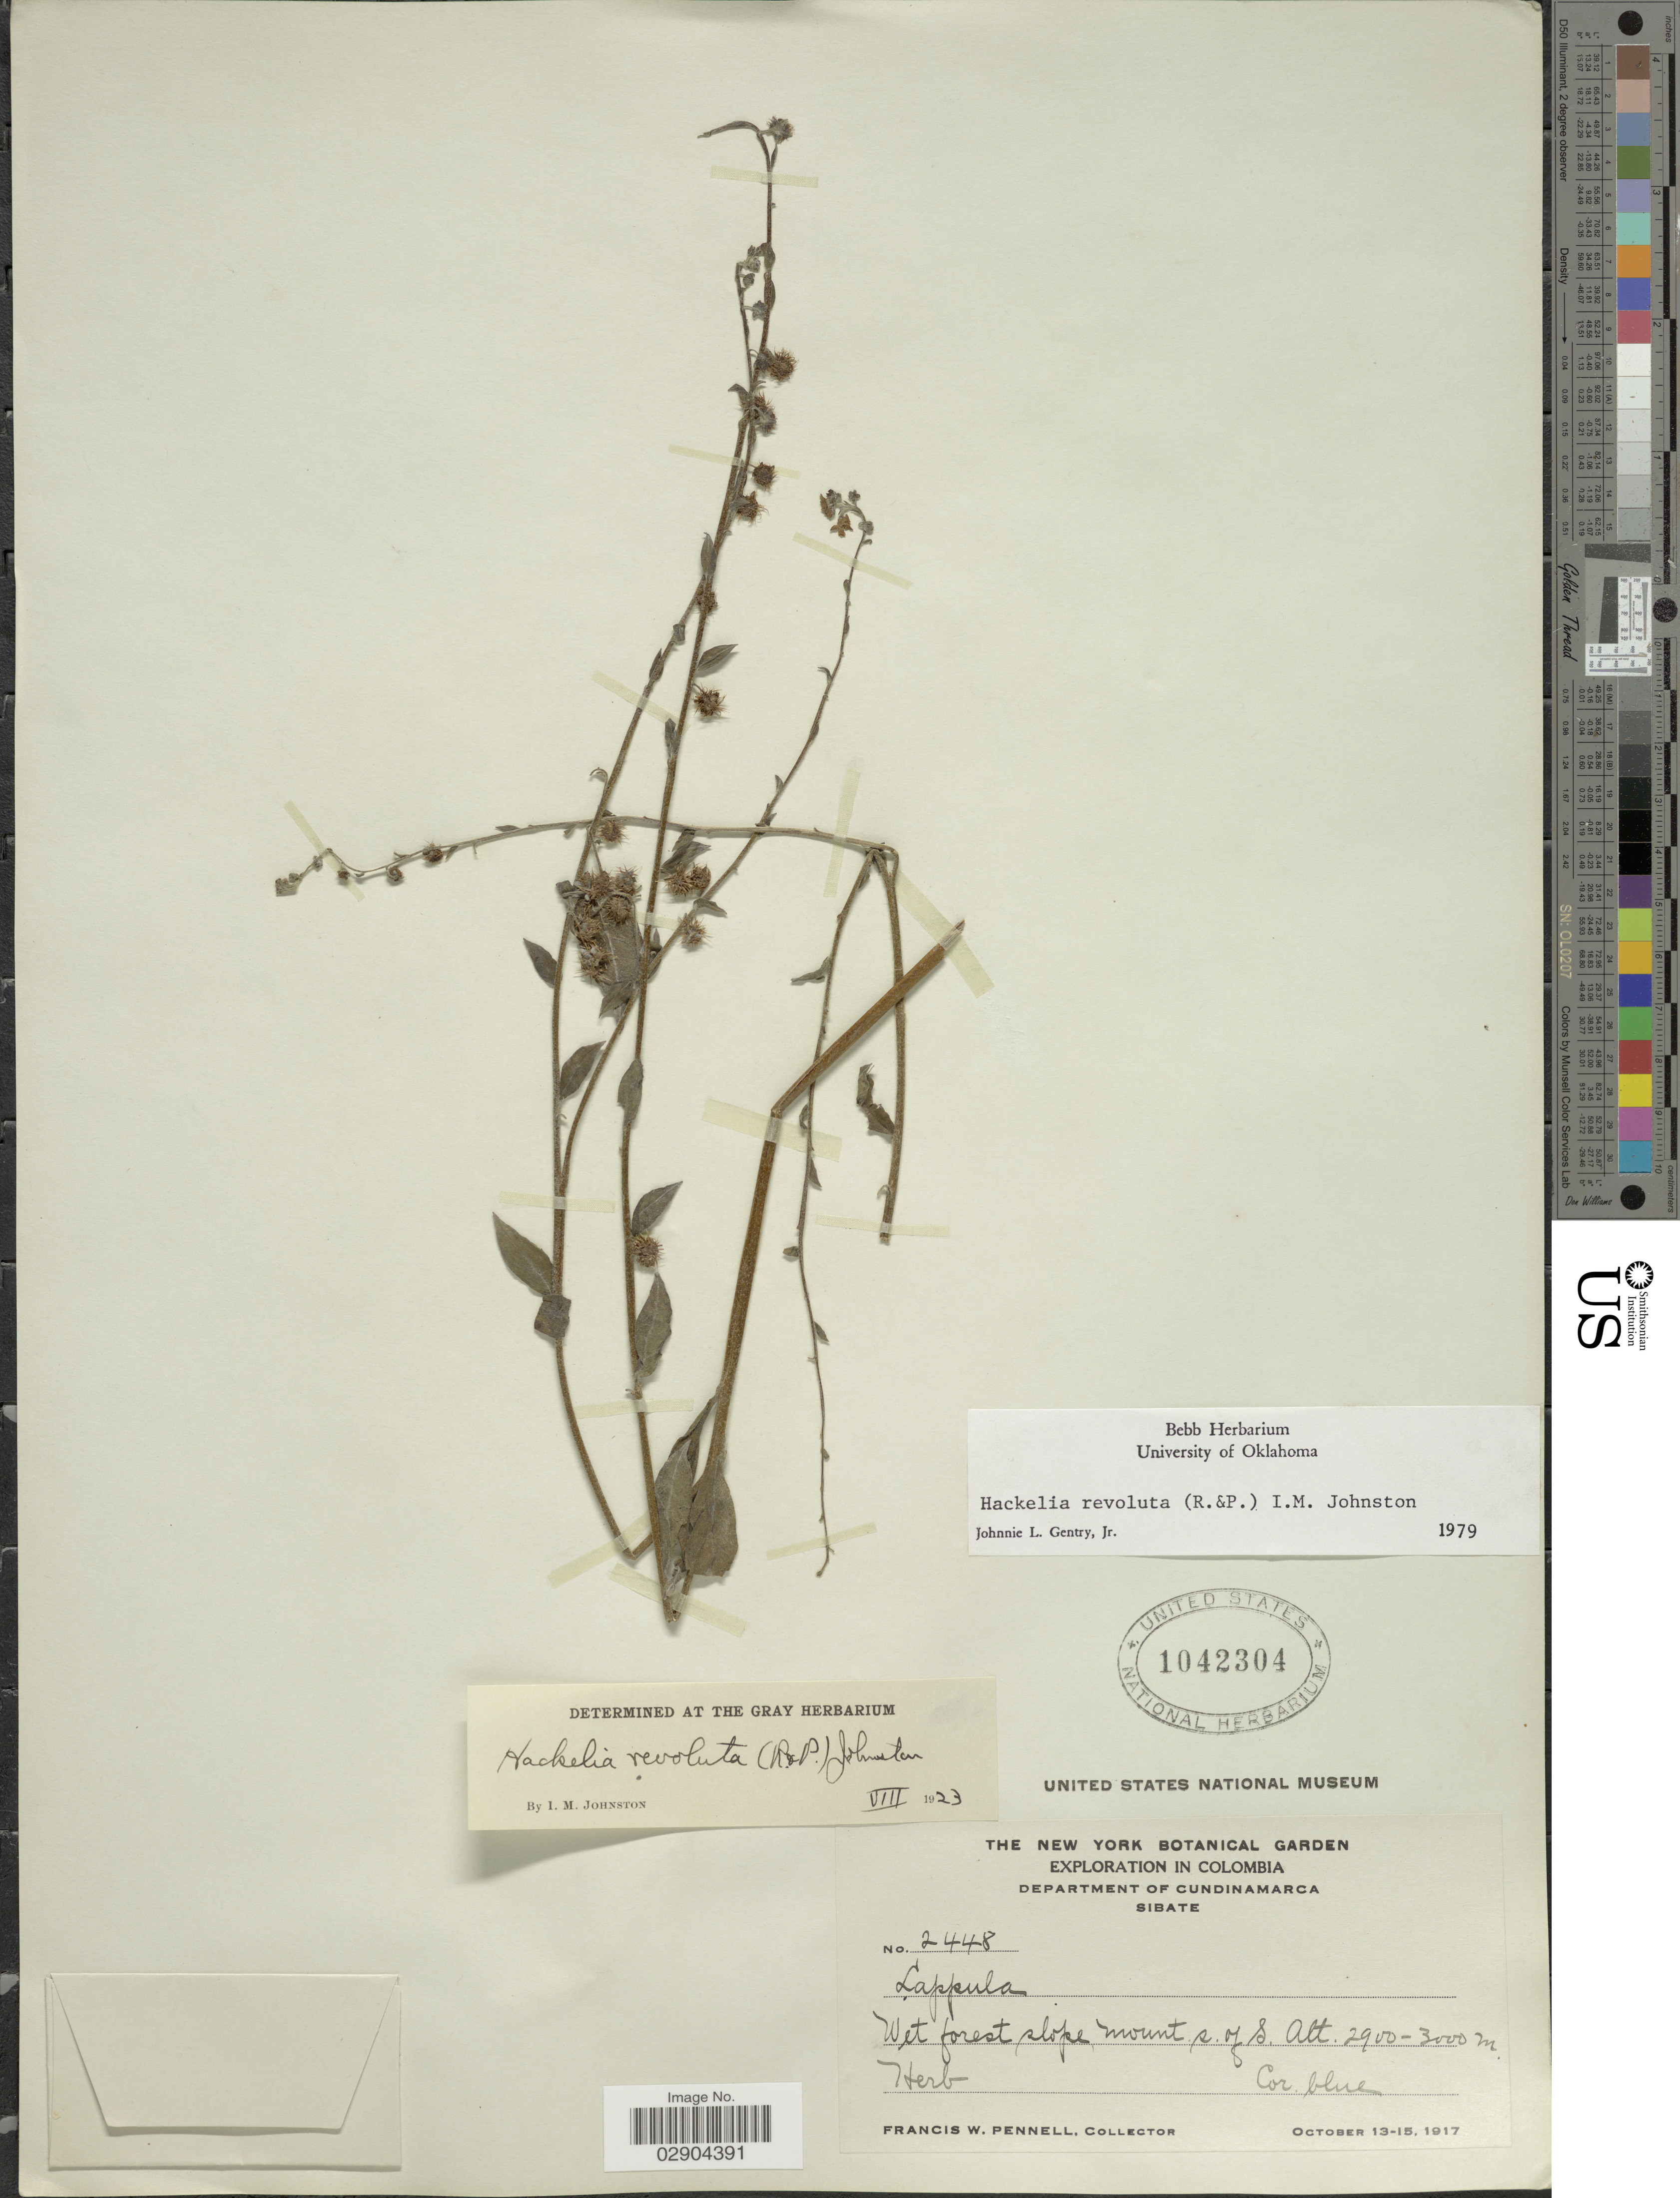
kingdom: Plantae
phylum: Tracheophyta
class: Magnoliopsida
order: Boraginales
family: Boraginaceae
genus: Hackelia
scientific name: Hackelia revoluta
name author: (Ruiz & Pav.) I.M. Johnst.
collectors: F. W. Pennell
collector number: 2448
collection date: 1917-10-13/1917-10-15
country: Colombia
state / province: Cundinamarca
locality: Department of Cundinamarca. Sibate. Wet forest slope, mount s. of S.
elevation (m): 2900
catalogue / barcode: US 1042304